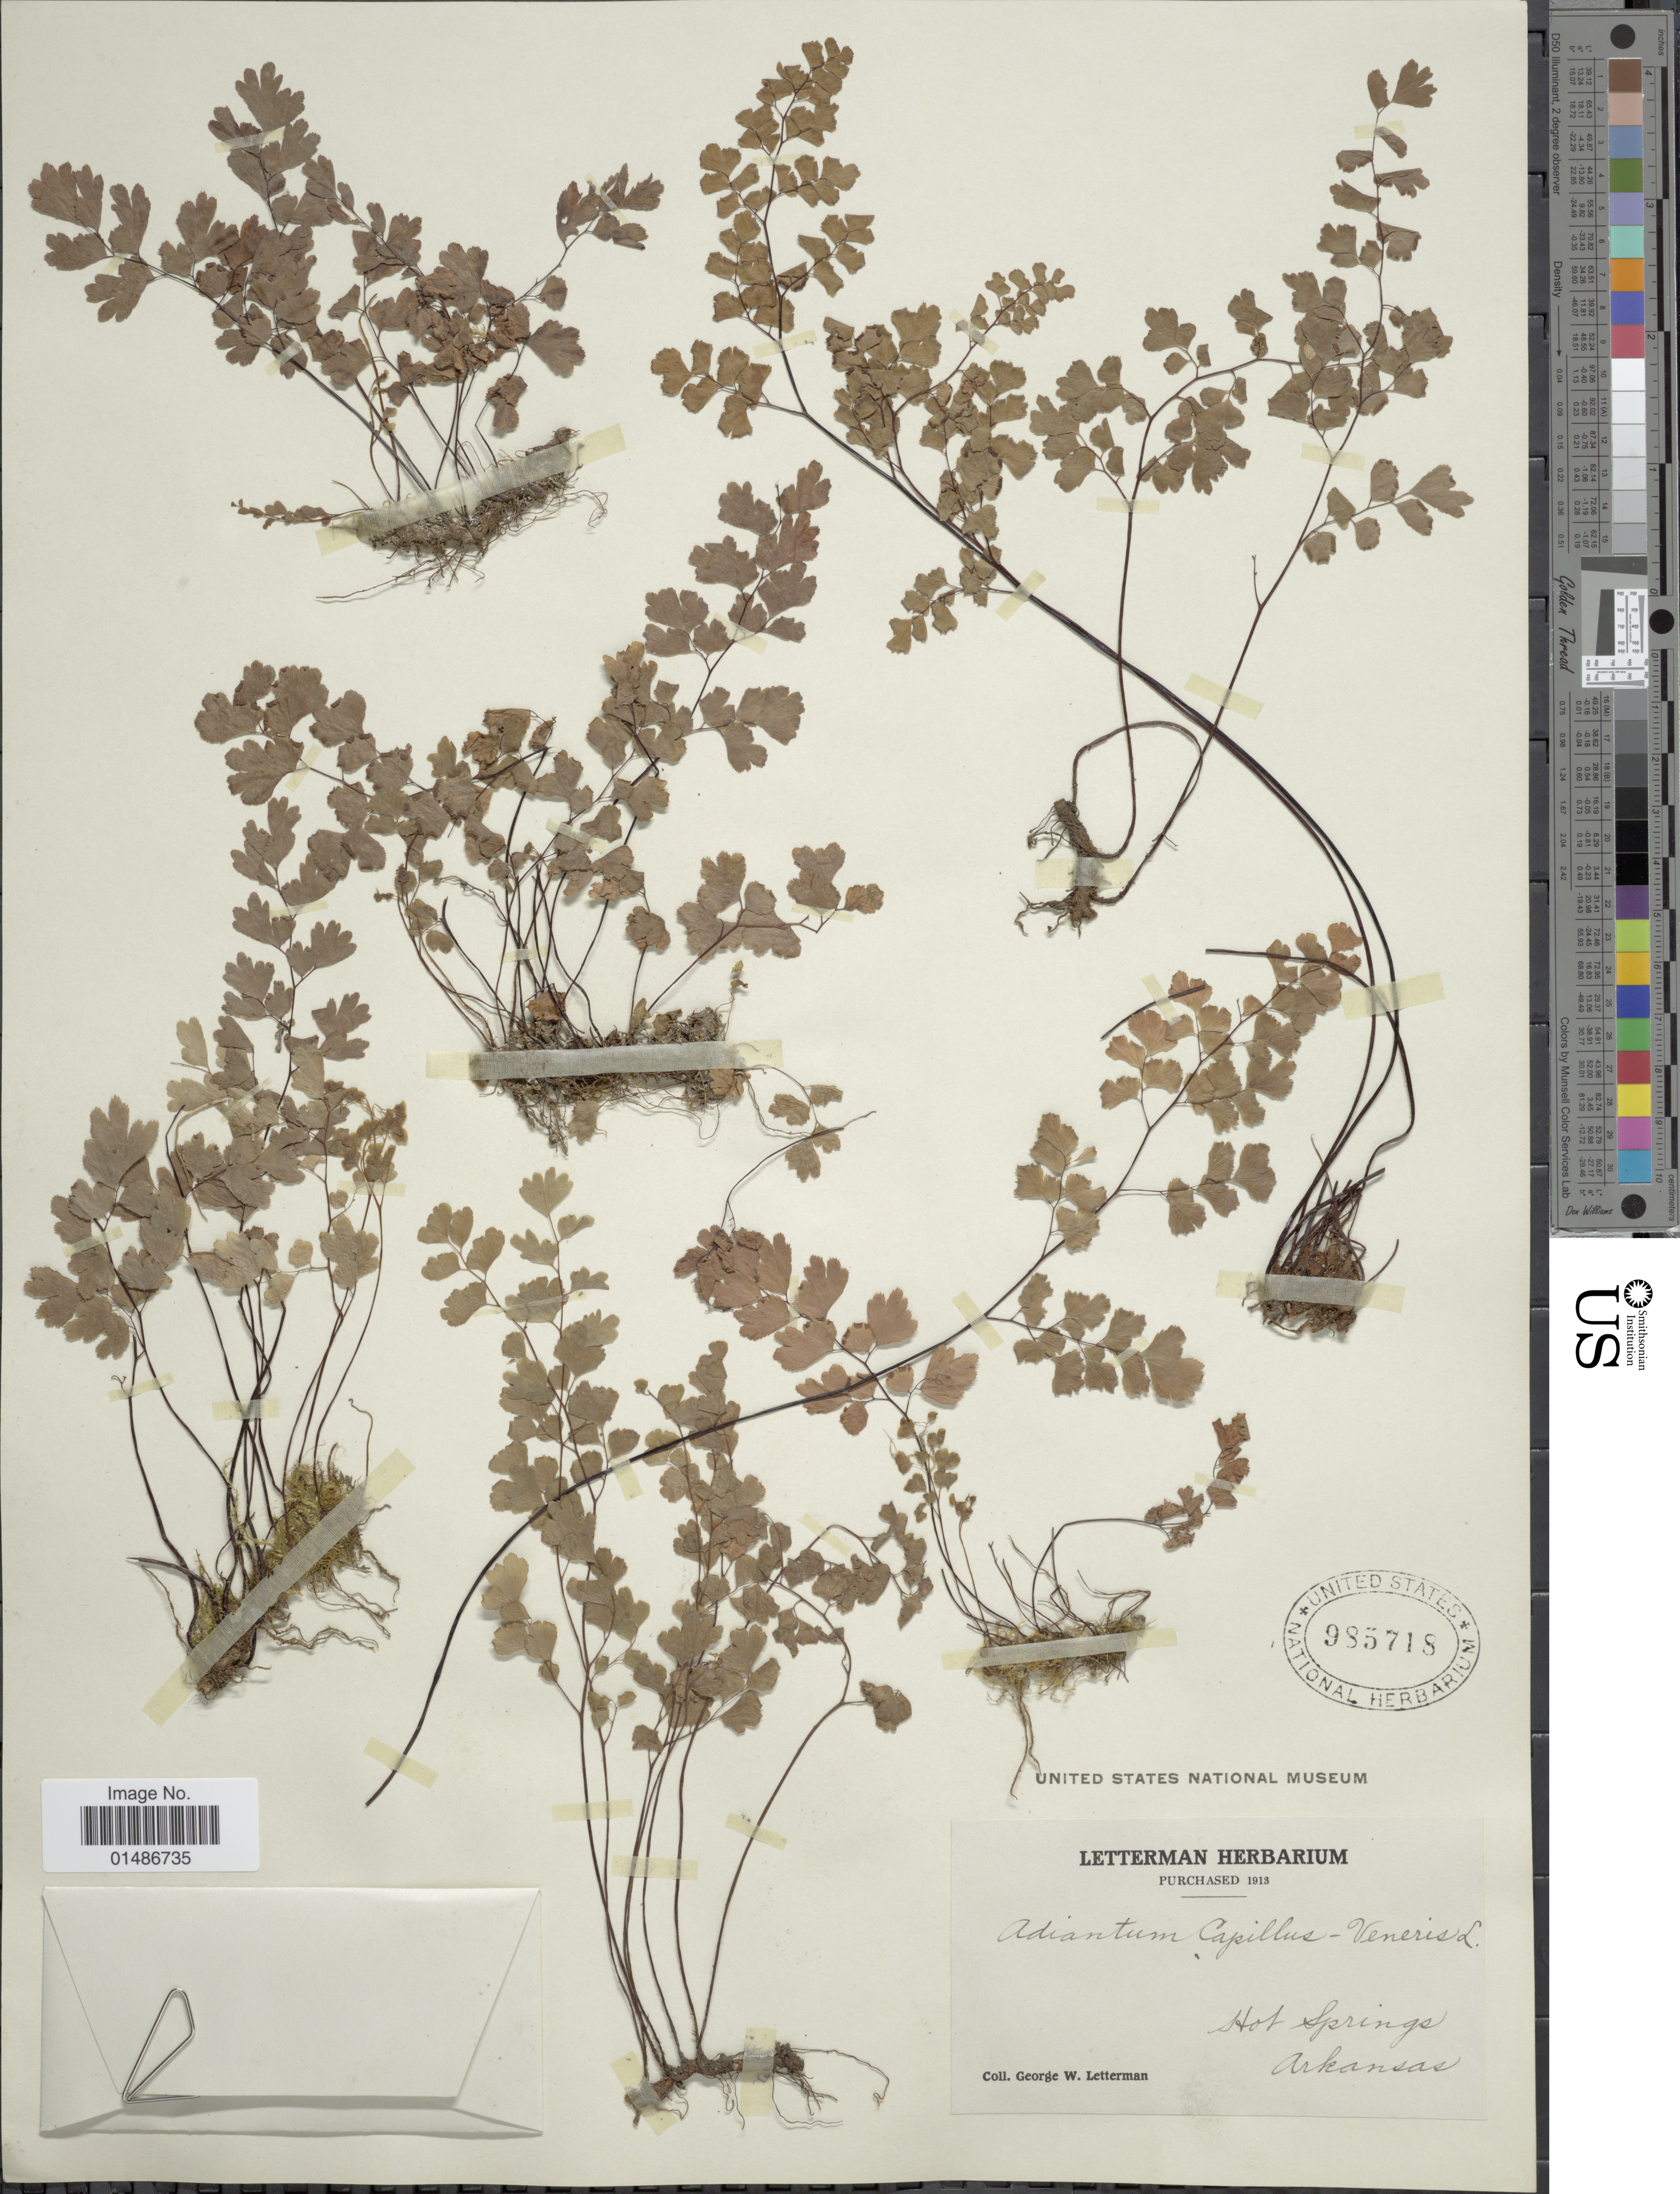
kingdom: Plantae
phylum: Tracheophyta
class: Polypodiopsida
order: Polypodiales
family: Pteridaceae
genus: Adiantum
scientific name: Adiantum capillus-veneris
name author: L.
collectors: G. W. Letterman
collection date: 1913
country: United States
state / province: Arkansas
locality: Hot Springs.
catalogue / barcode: US 985718